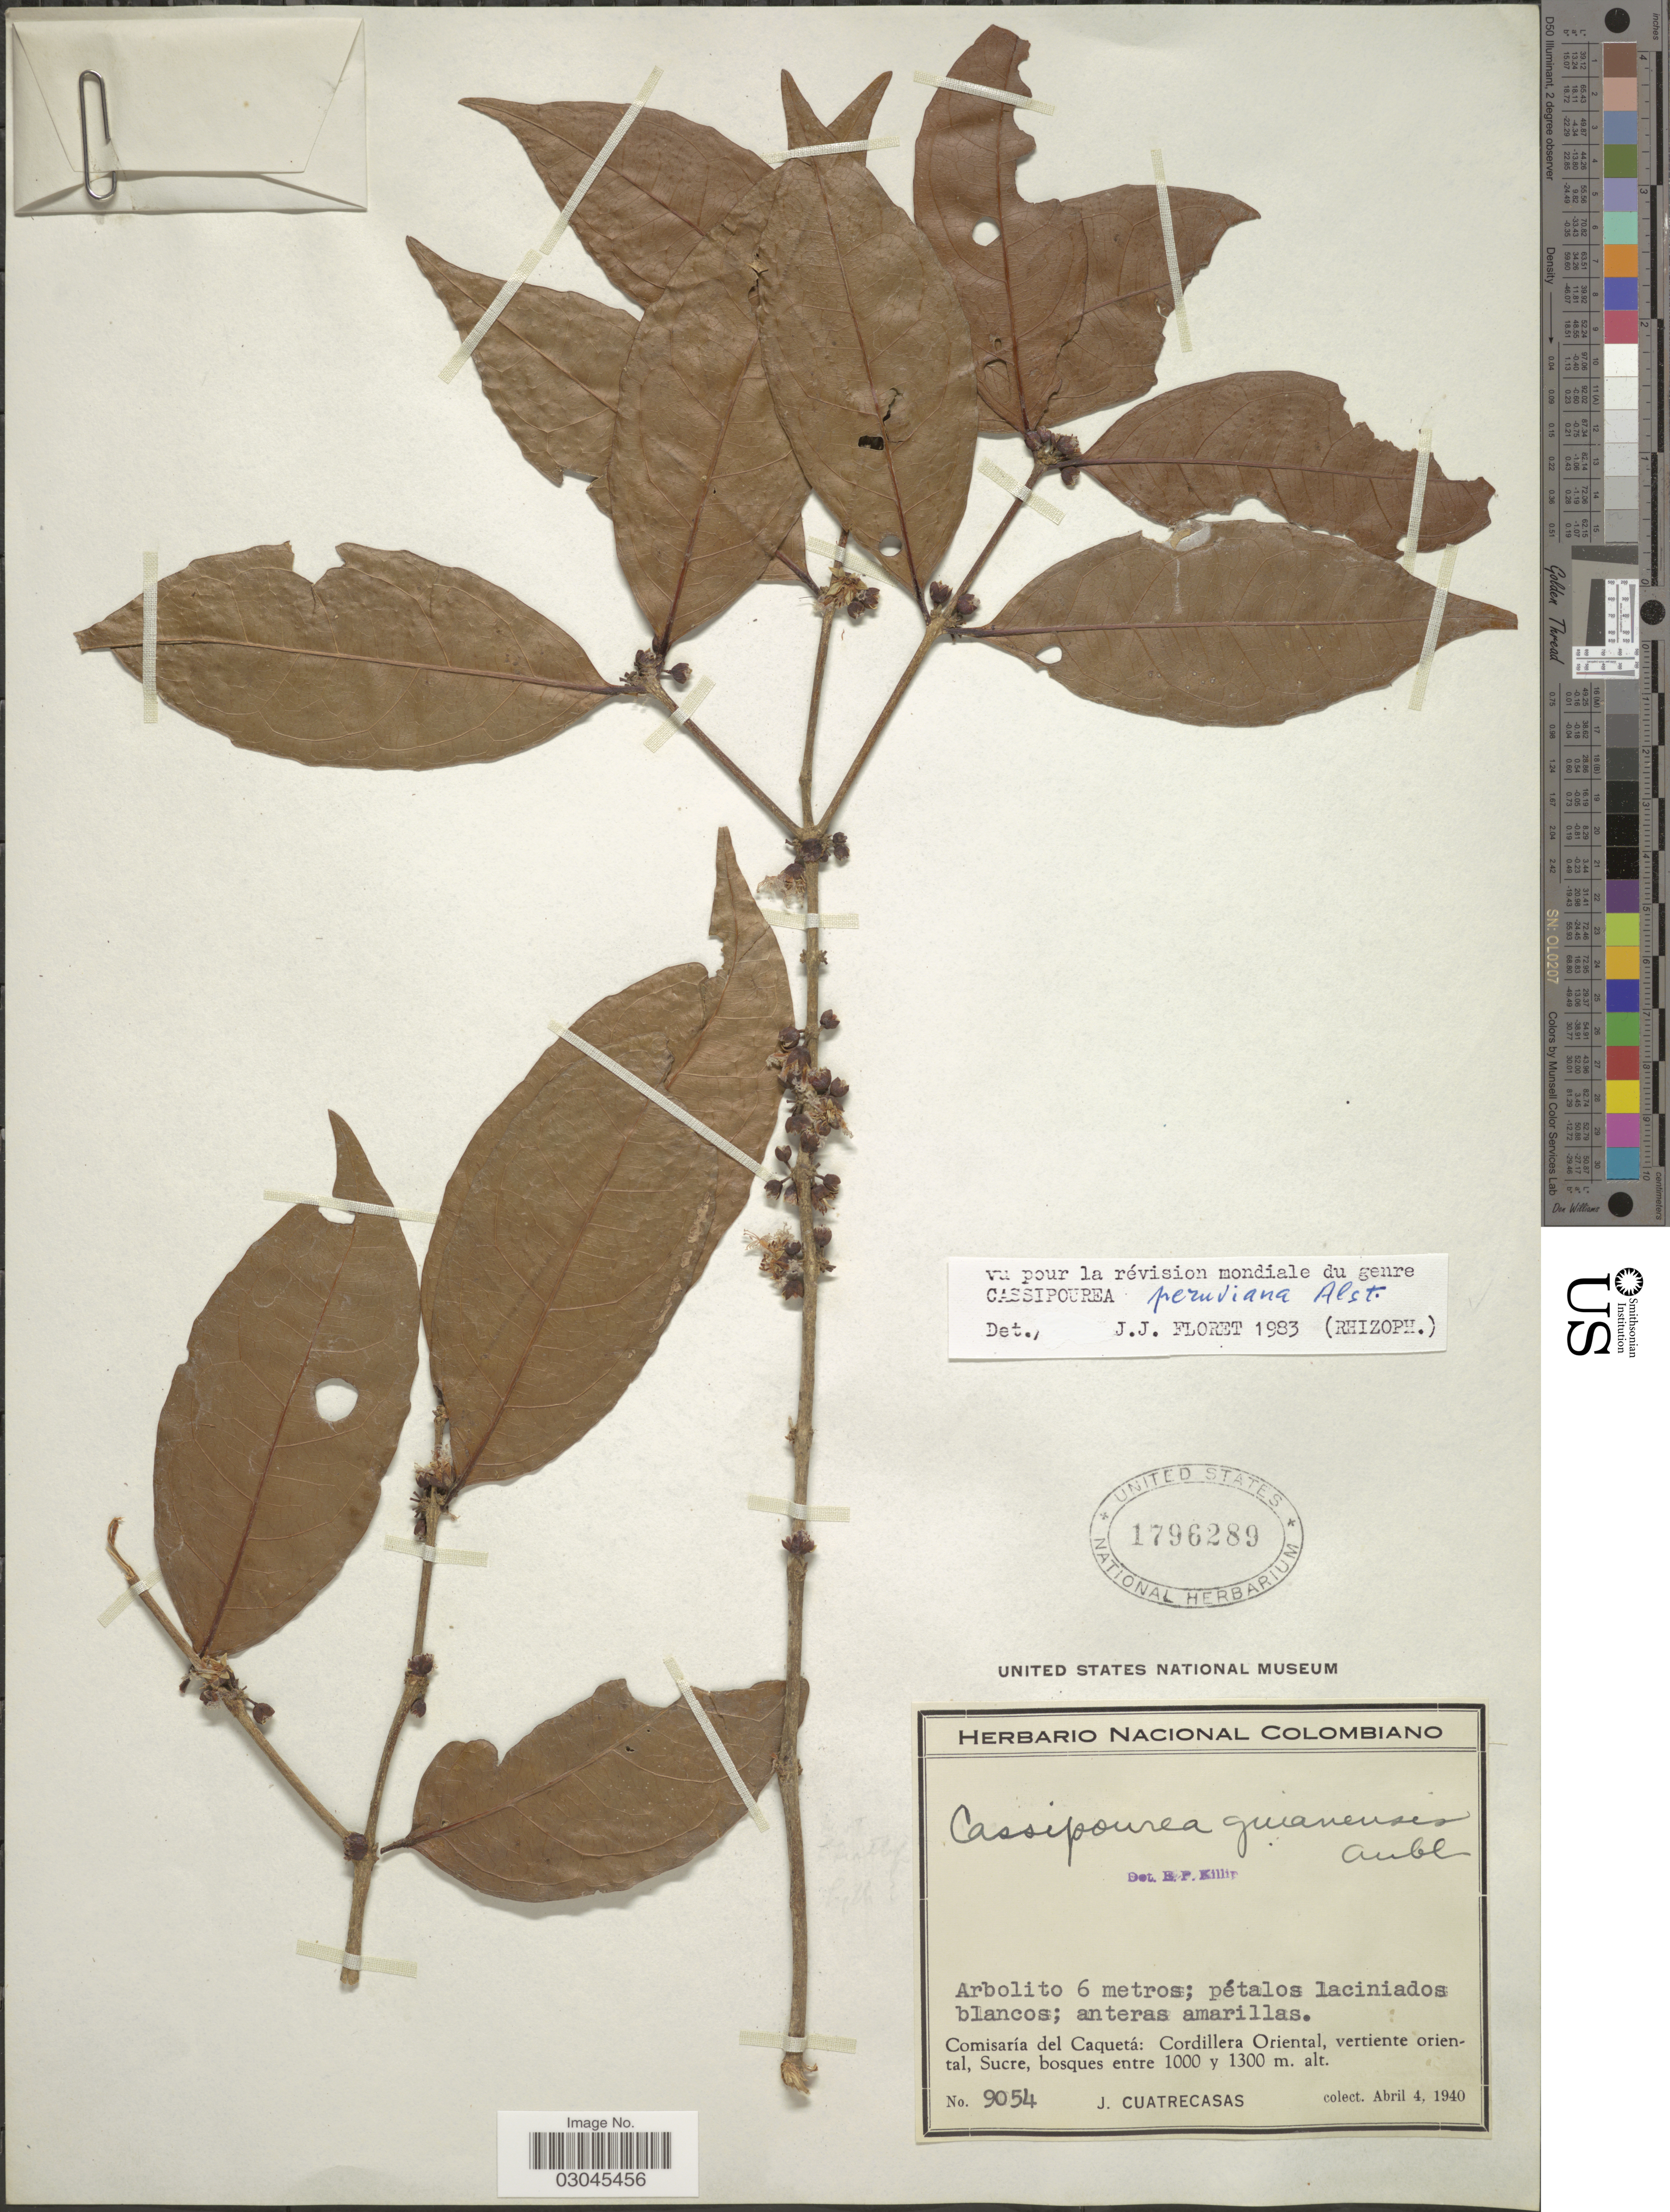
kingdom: Plantae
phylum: Tracheophyta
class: Magnoliopsida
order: Malpighiales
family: Rhizophoraceae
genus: Cassipourea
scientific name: Cassipourea peruviana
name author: Alston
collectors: J. Cuatrecasas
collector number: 9054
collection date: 1940-04-04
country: Colombia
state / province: Caquetá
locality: Comisaría del Caquetá: Cordillera Oriental, vertiente oriental, Sucre.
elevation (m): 1000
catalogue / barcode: US 1796289